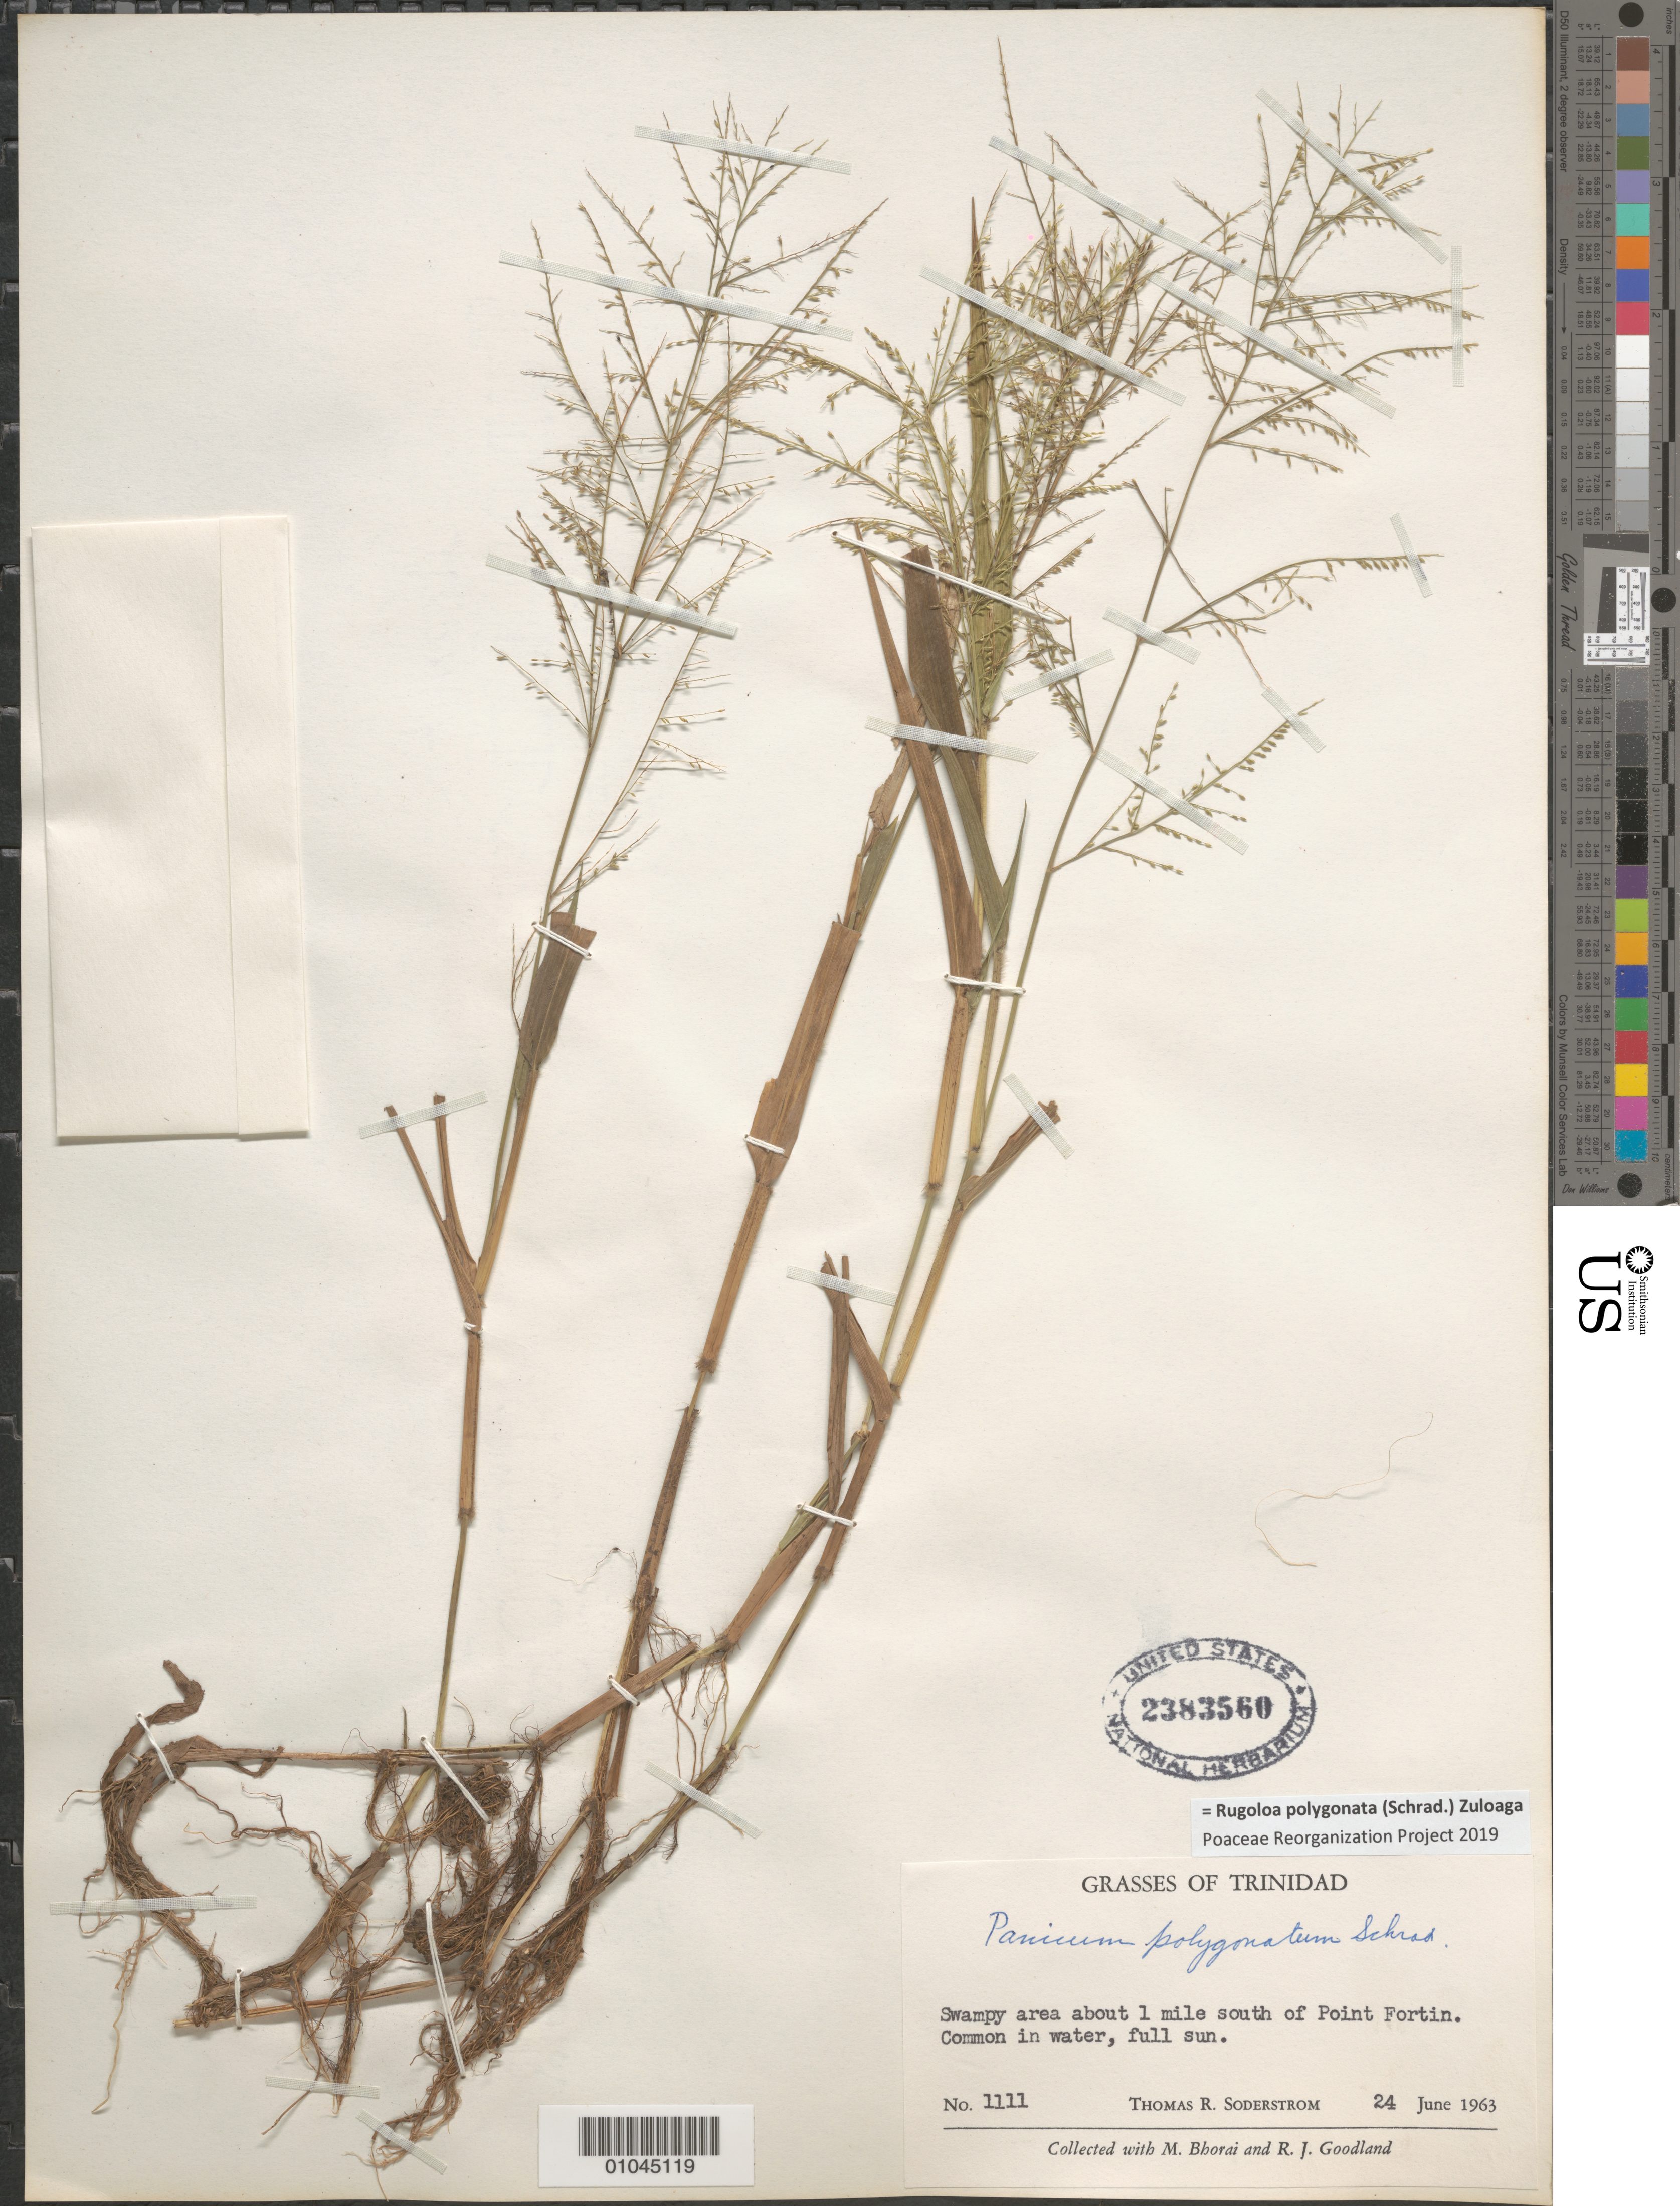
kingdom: Plantae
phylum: Tracheophyta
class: Liliopsida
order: Poales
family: Poaceae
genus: Panicum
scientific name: Panicum polygonatum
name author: Schrad.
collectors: T. R. Soderstrom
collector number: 1111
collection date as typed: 24 Jun 1963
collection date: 1963-06-24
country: Trinidad and Tobago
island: Trinidad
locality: Swampy area about 1 mile S of Point Fortin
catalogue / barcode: US 2383560